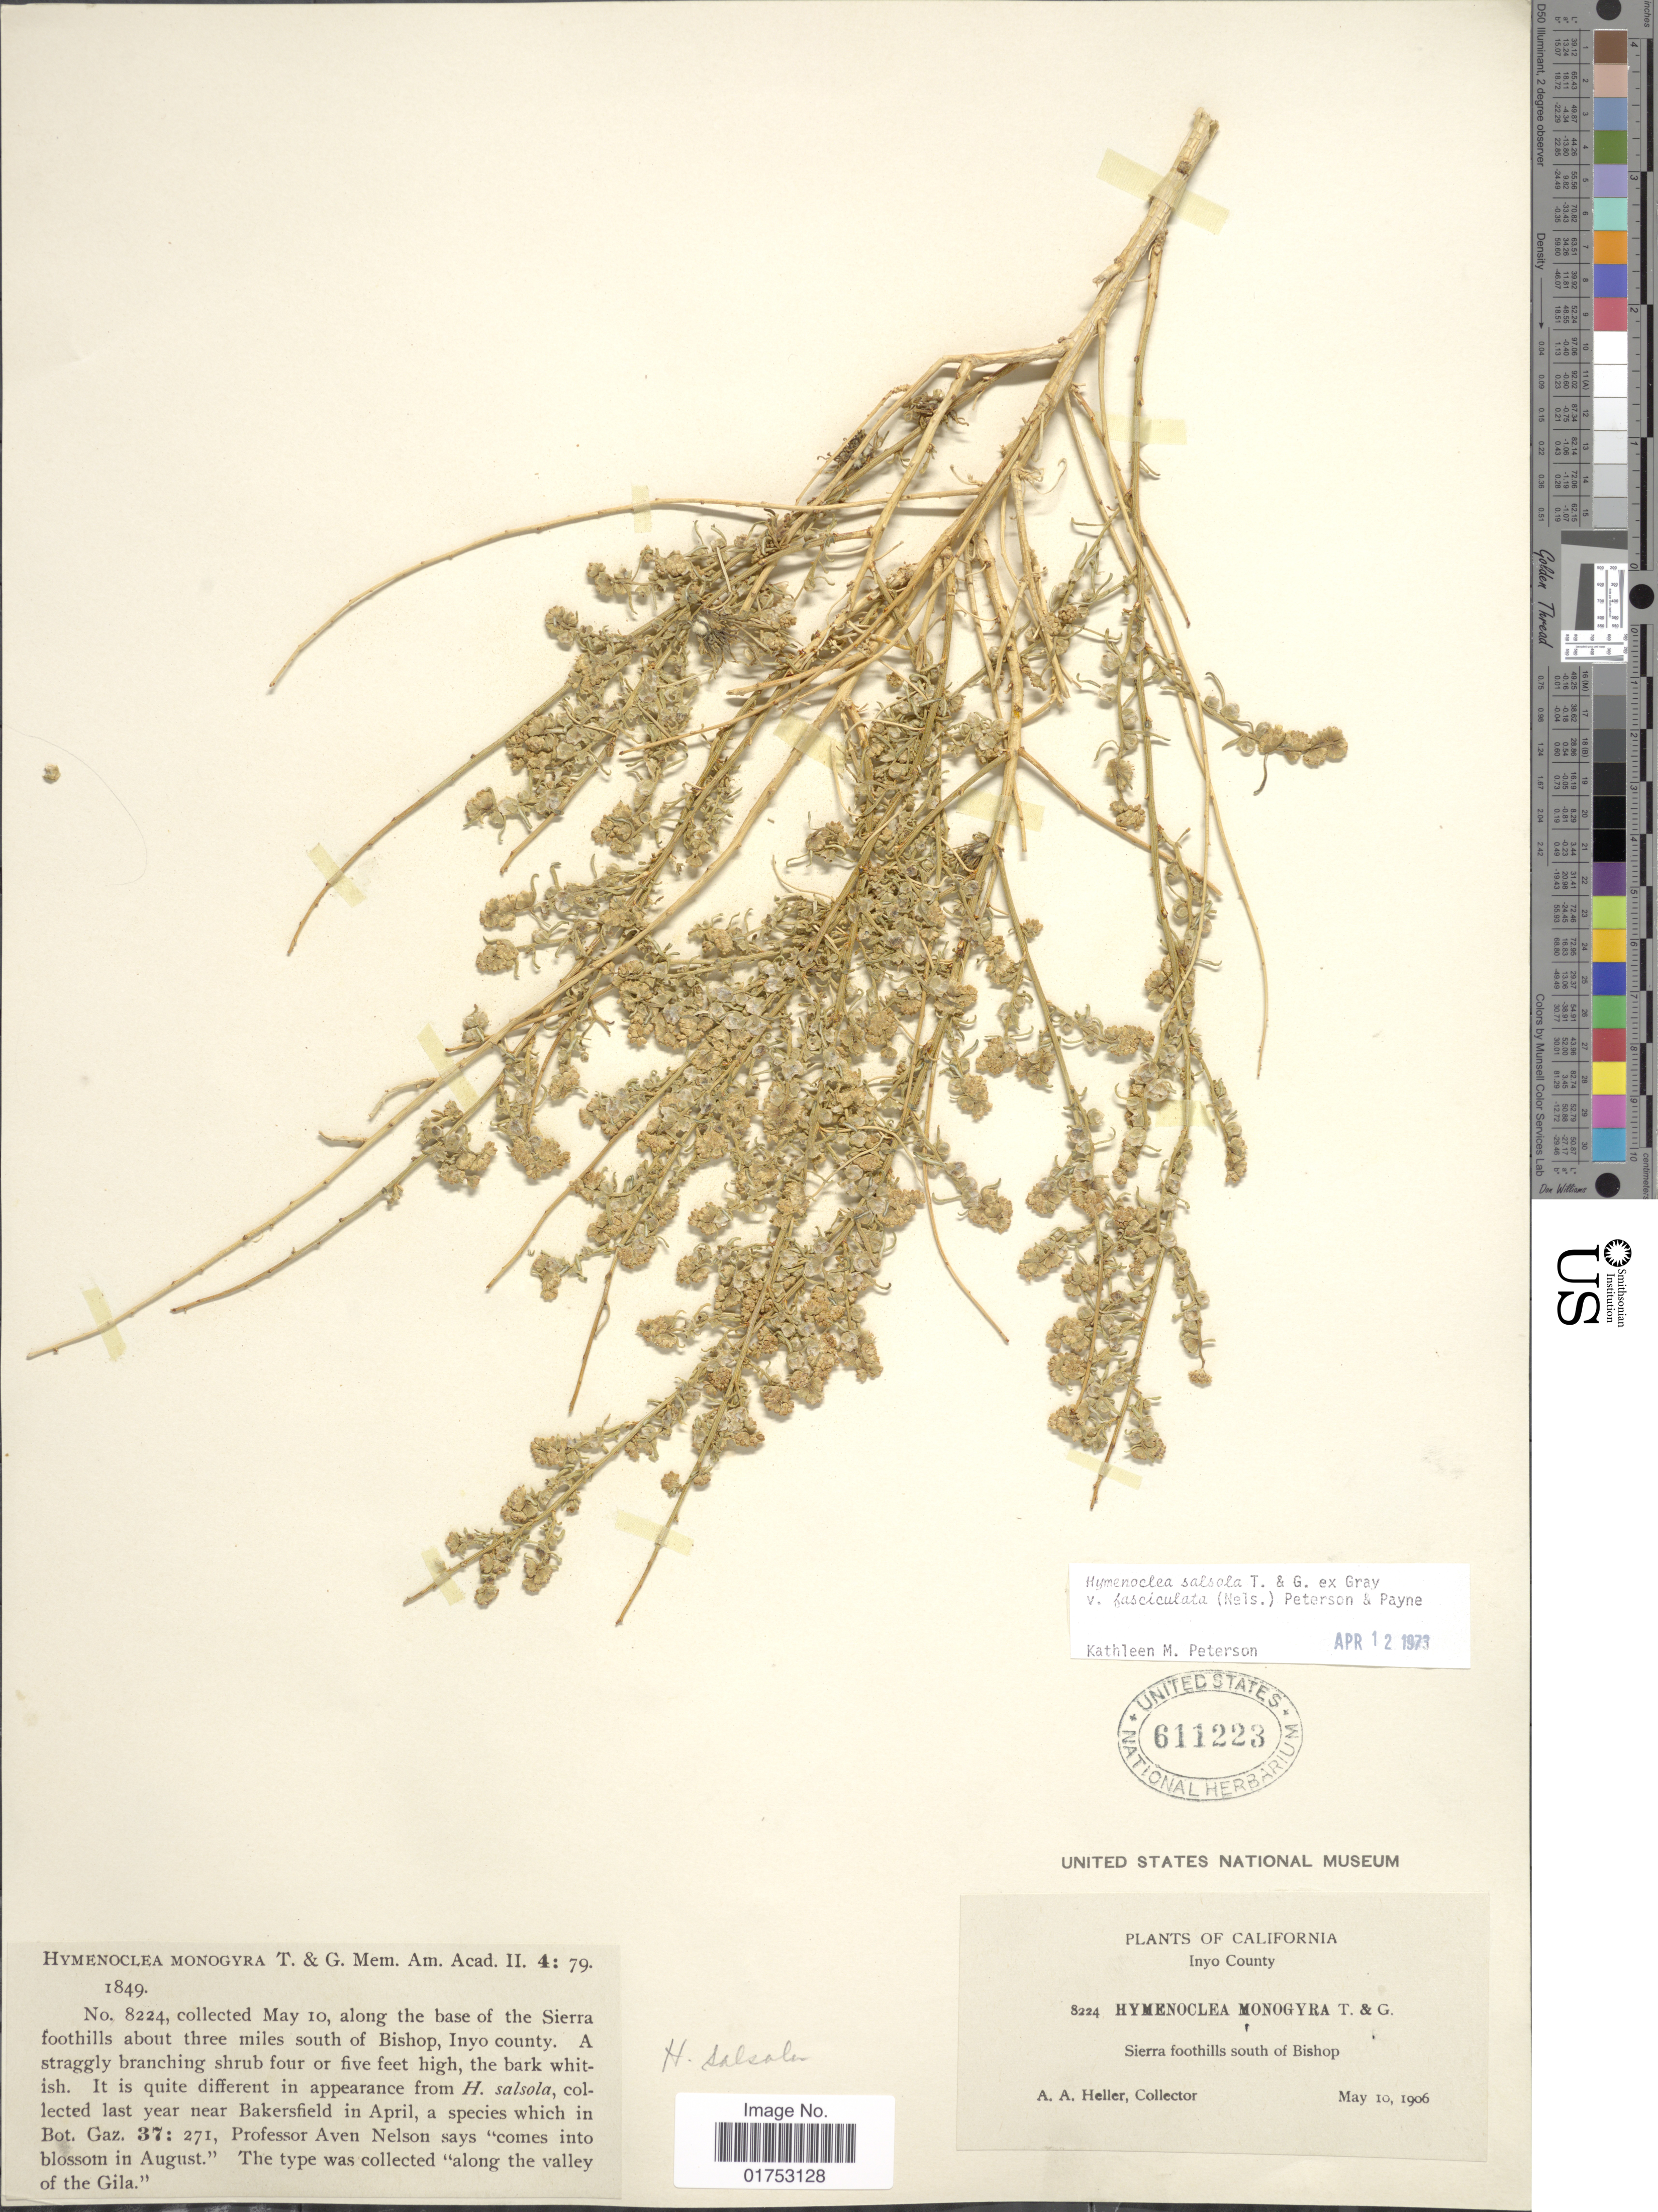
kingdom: Plantae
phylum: Tracheophyta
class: Magnoliopsida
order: Asterales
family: Asteraceae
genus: Hymenoclea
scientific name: Hymenoclea salsola var. fasciculata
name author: (A. Nelson) K.M. Peterson & W.W.Payne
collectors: A. A. Heller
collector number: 8224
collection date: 1906-05-10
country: United States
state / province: California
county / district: Inyo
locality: Inyo County,base of the Sierra foothills about three miles south of Bishop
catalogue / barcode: US 611223